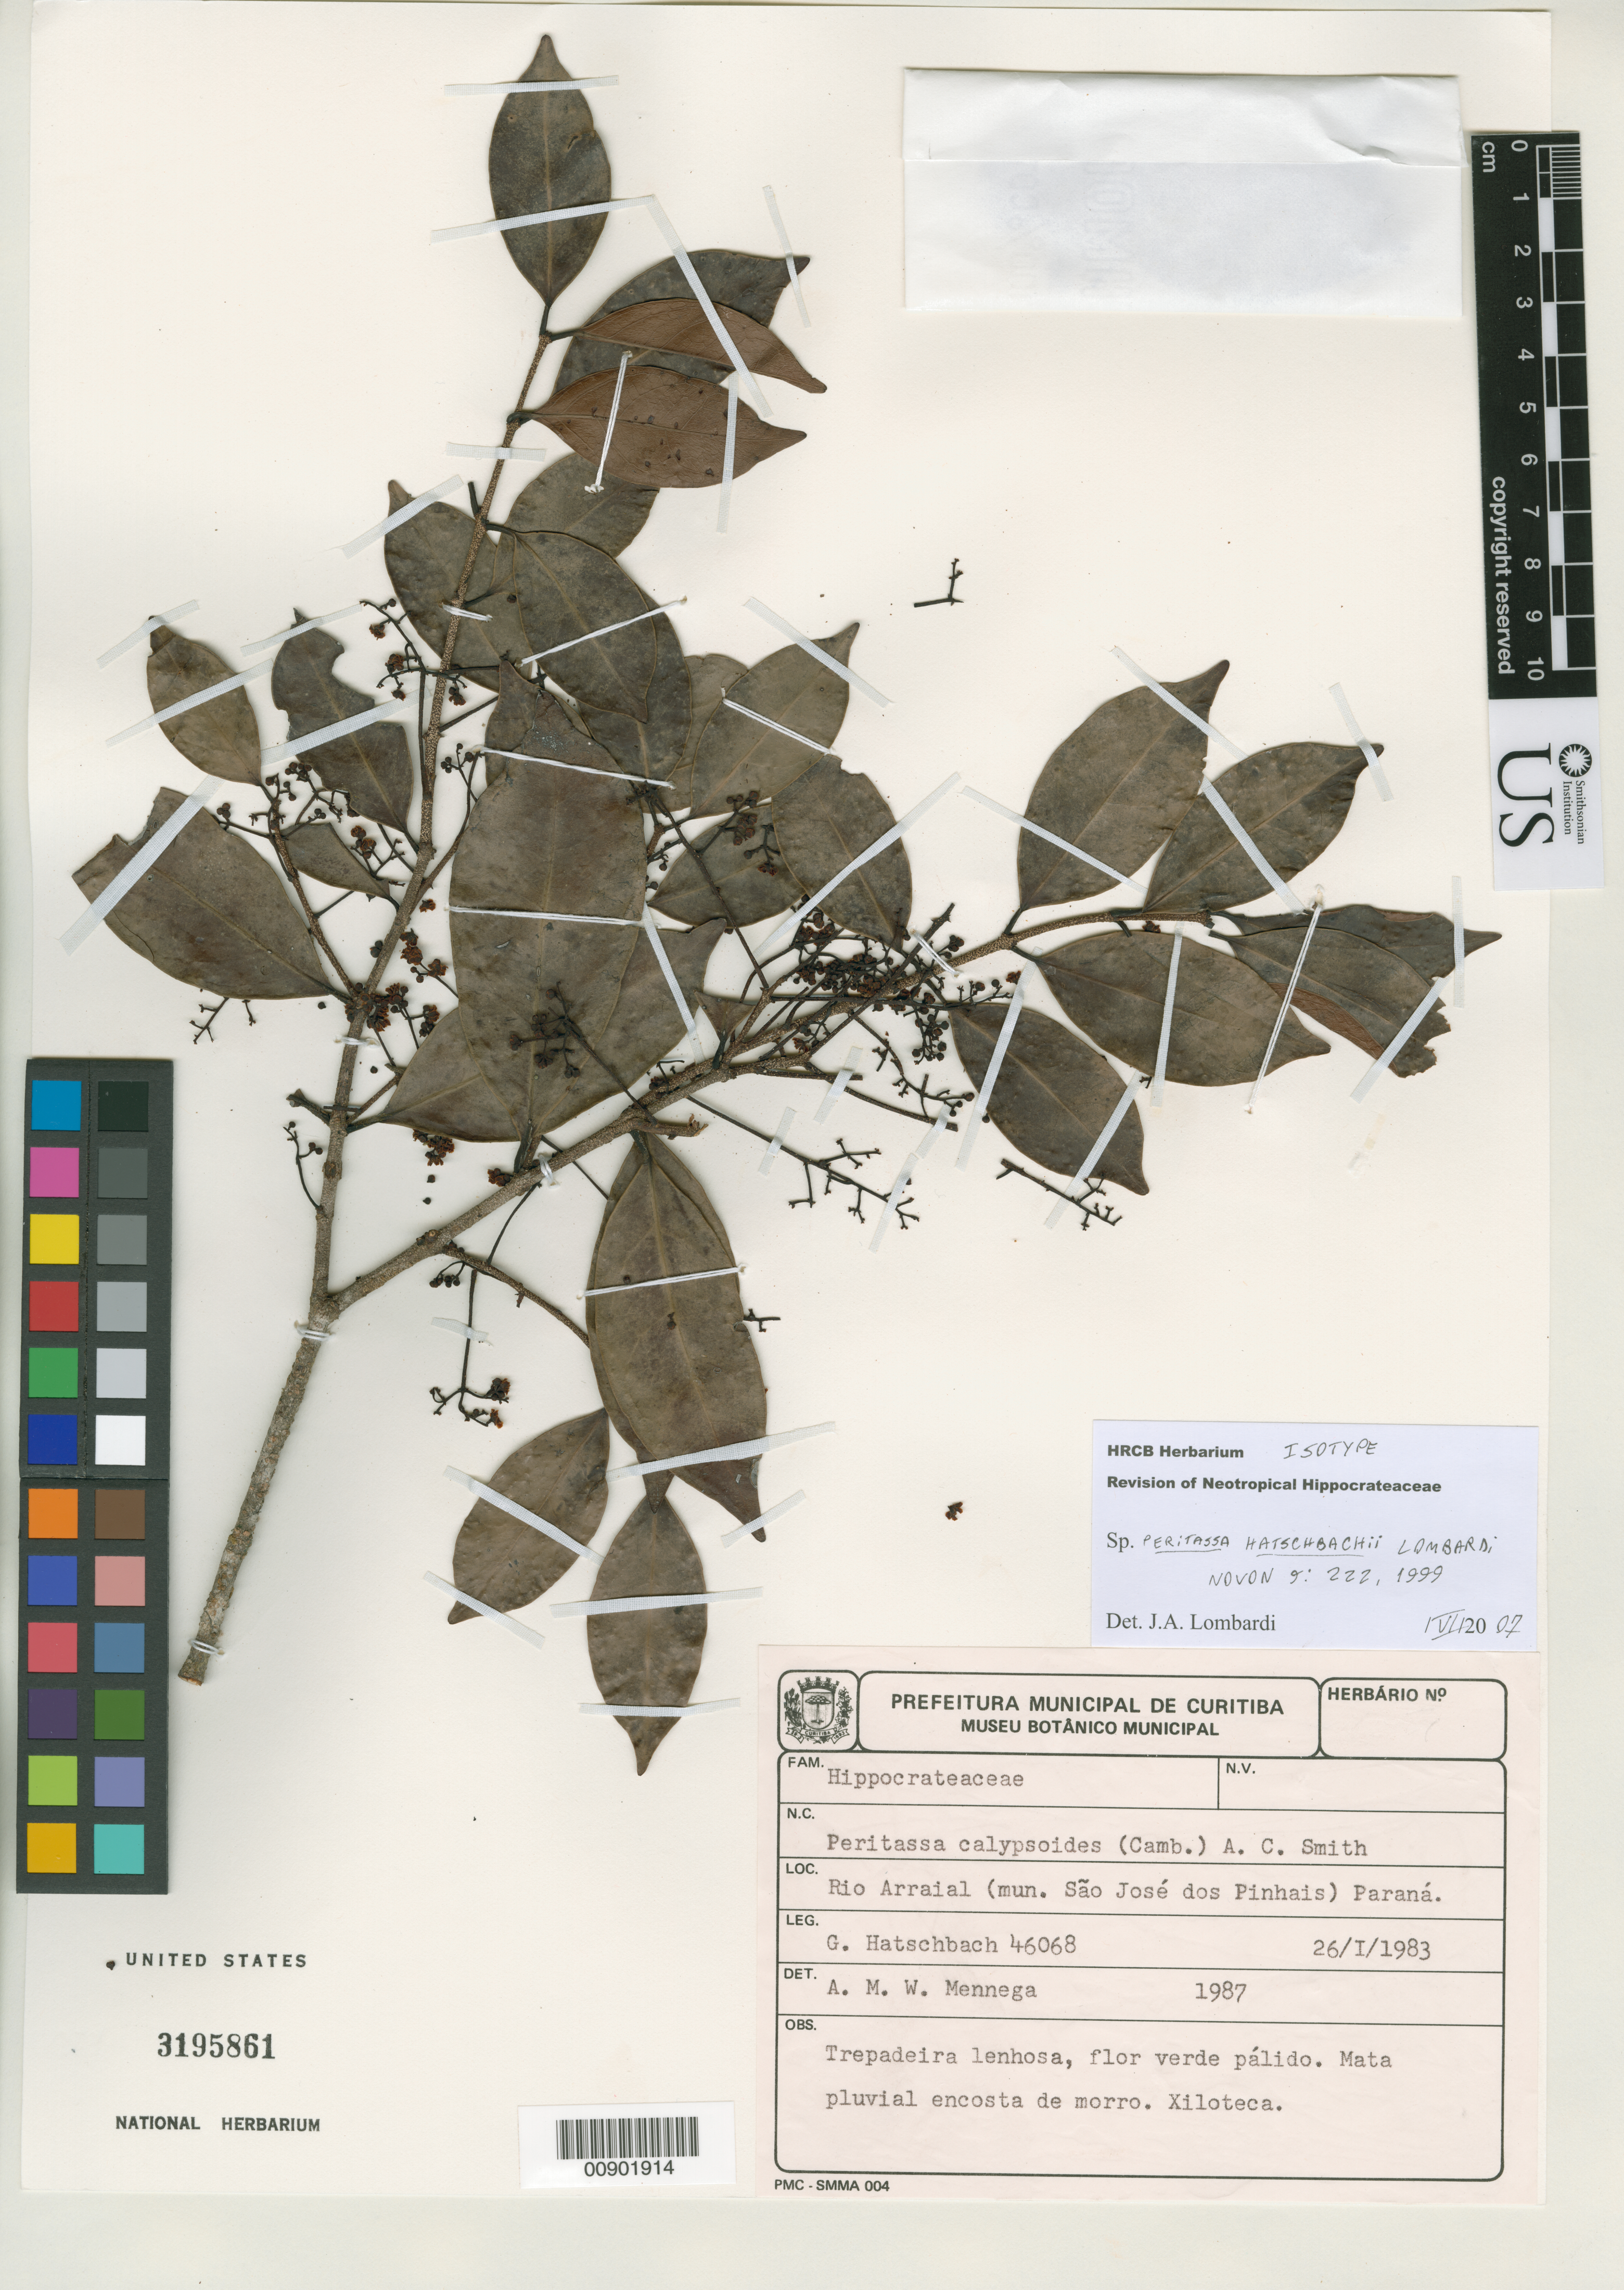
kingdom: Plantae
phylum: Tracheophyta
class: Magnoliopsida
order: Celastrales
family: Celastraceae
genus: Peritassa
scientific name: Peritassa hatschbachii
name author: Lombardi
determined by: Lombardi, Julio A.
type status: Isotype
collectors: G. Hatschbach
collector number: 46068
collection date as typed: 26 Jan 1983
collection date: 1983-01-26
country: Brazil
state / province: Paraná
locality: Rio Arraial (mun. Sao José dos Pinhais) Paraná.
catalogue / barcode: US 3195861